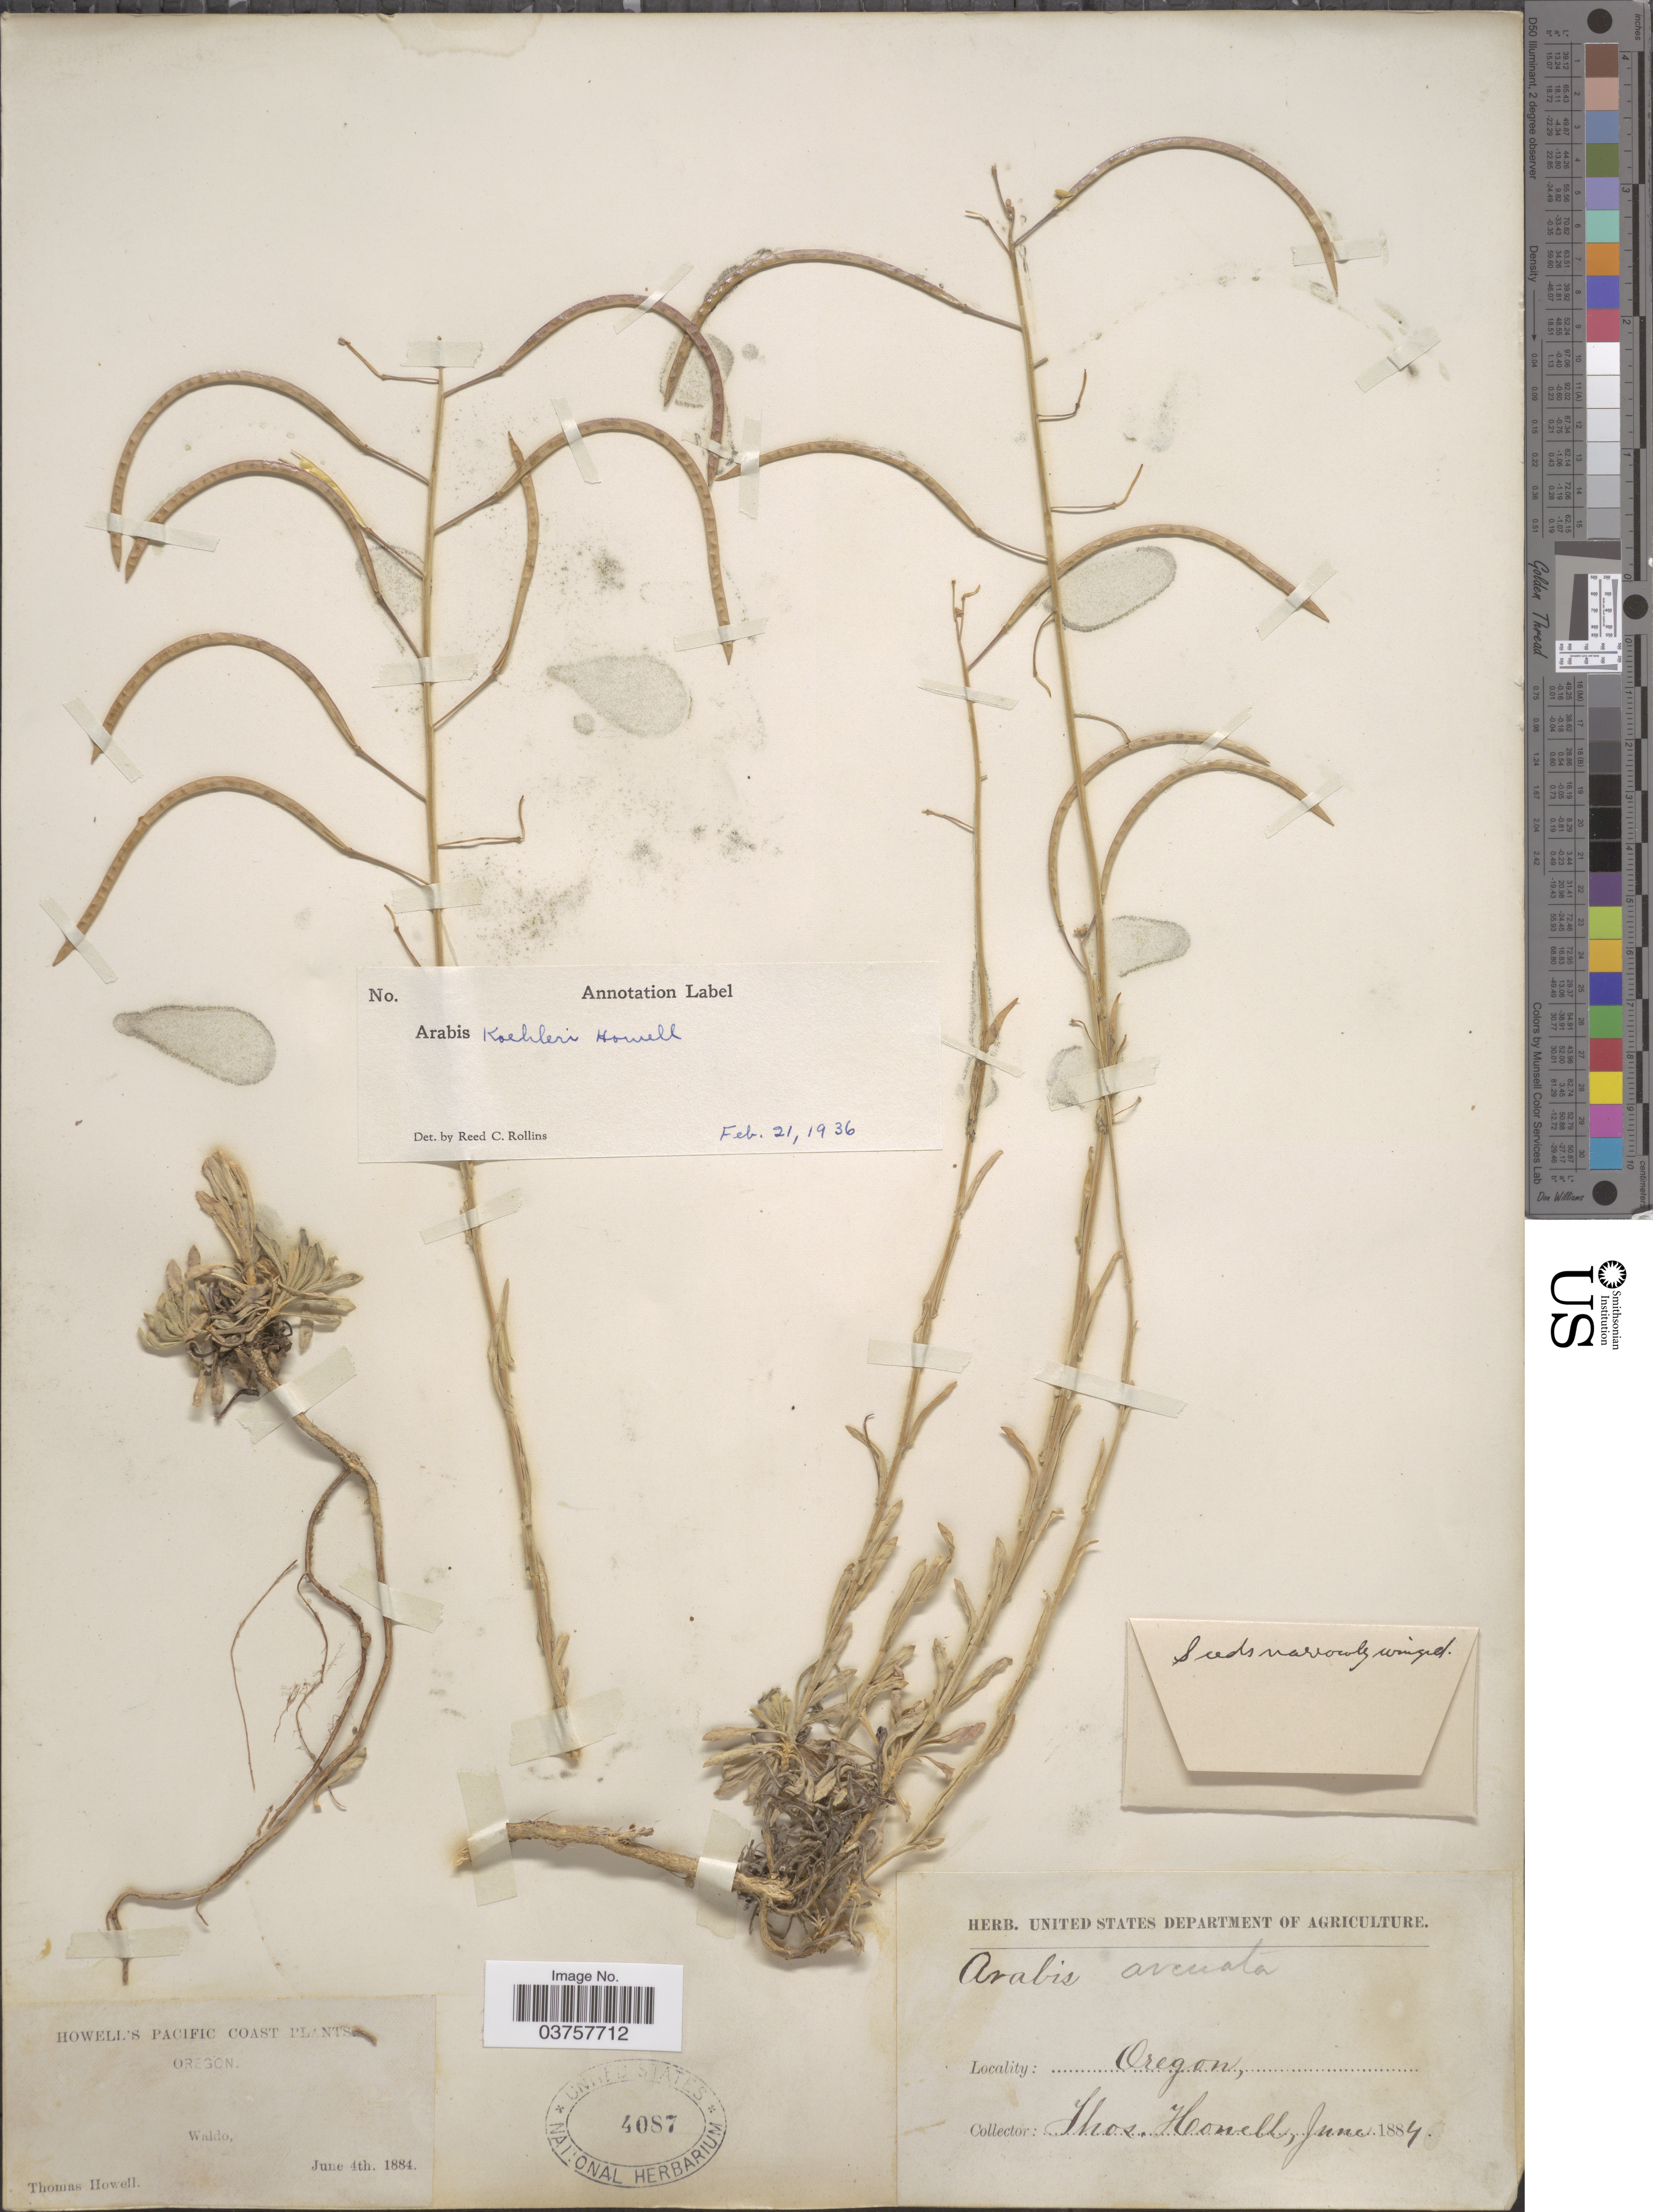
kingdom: Plantae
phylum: Tracheophyta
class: Magnoliopsida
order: Brassicales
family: Brassicaceae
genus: Arabis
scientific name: Arabis koehleri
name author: Howell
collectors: T. Howell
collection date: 1884-06-04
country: United States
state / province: Oregon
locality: Pacific Coast. Waldo.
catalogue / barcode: US 4087